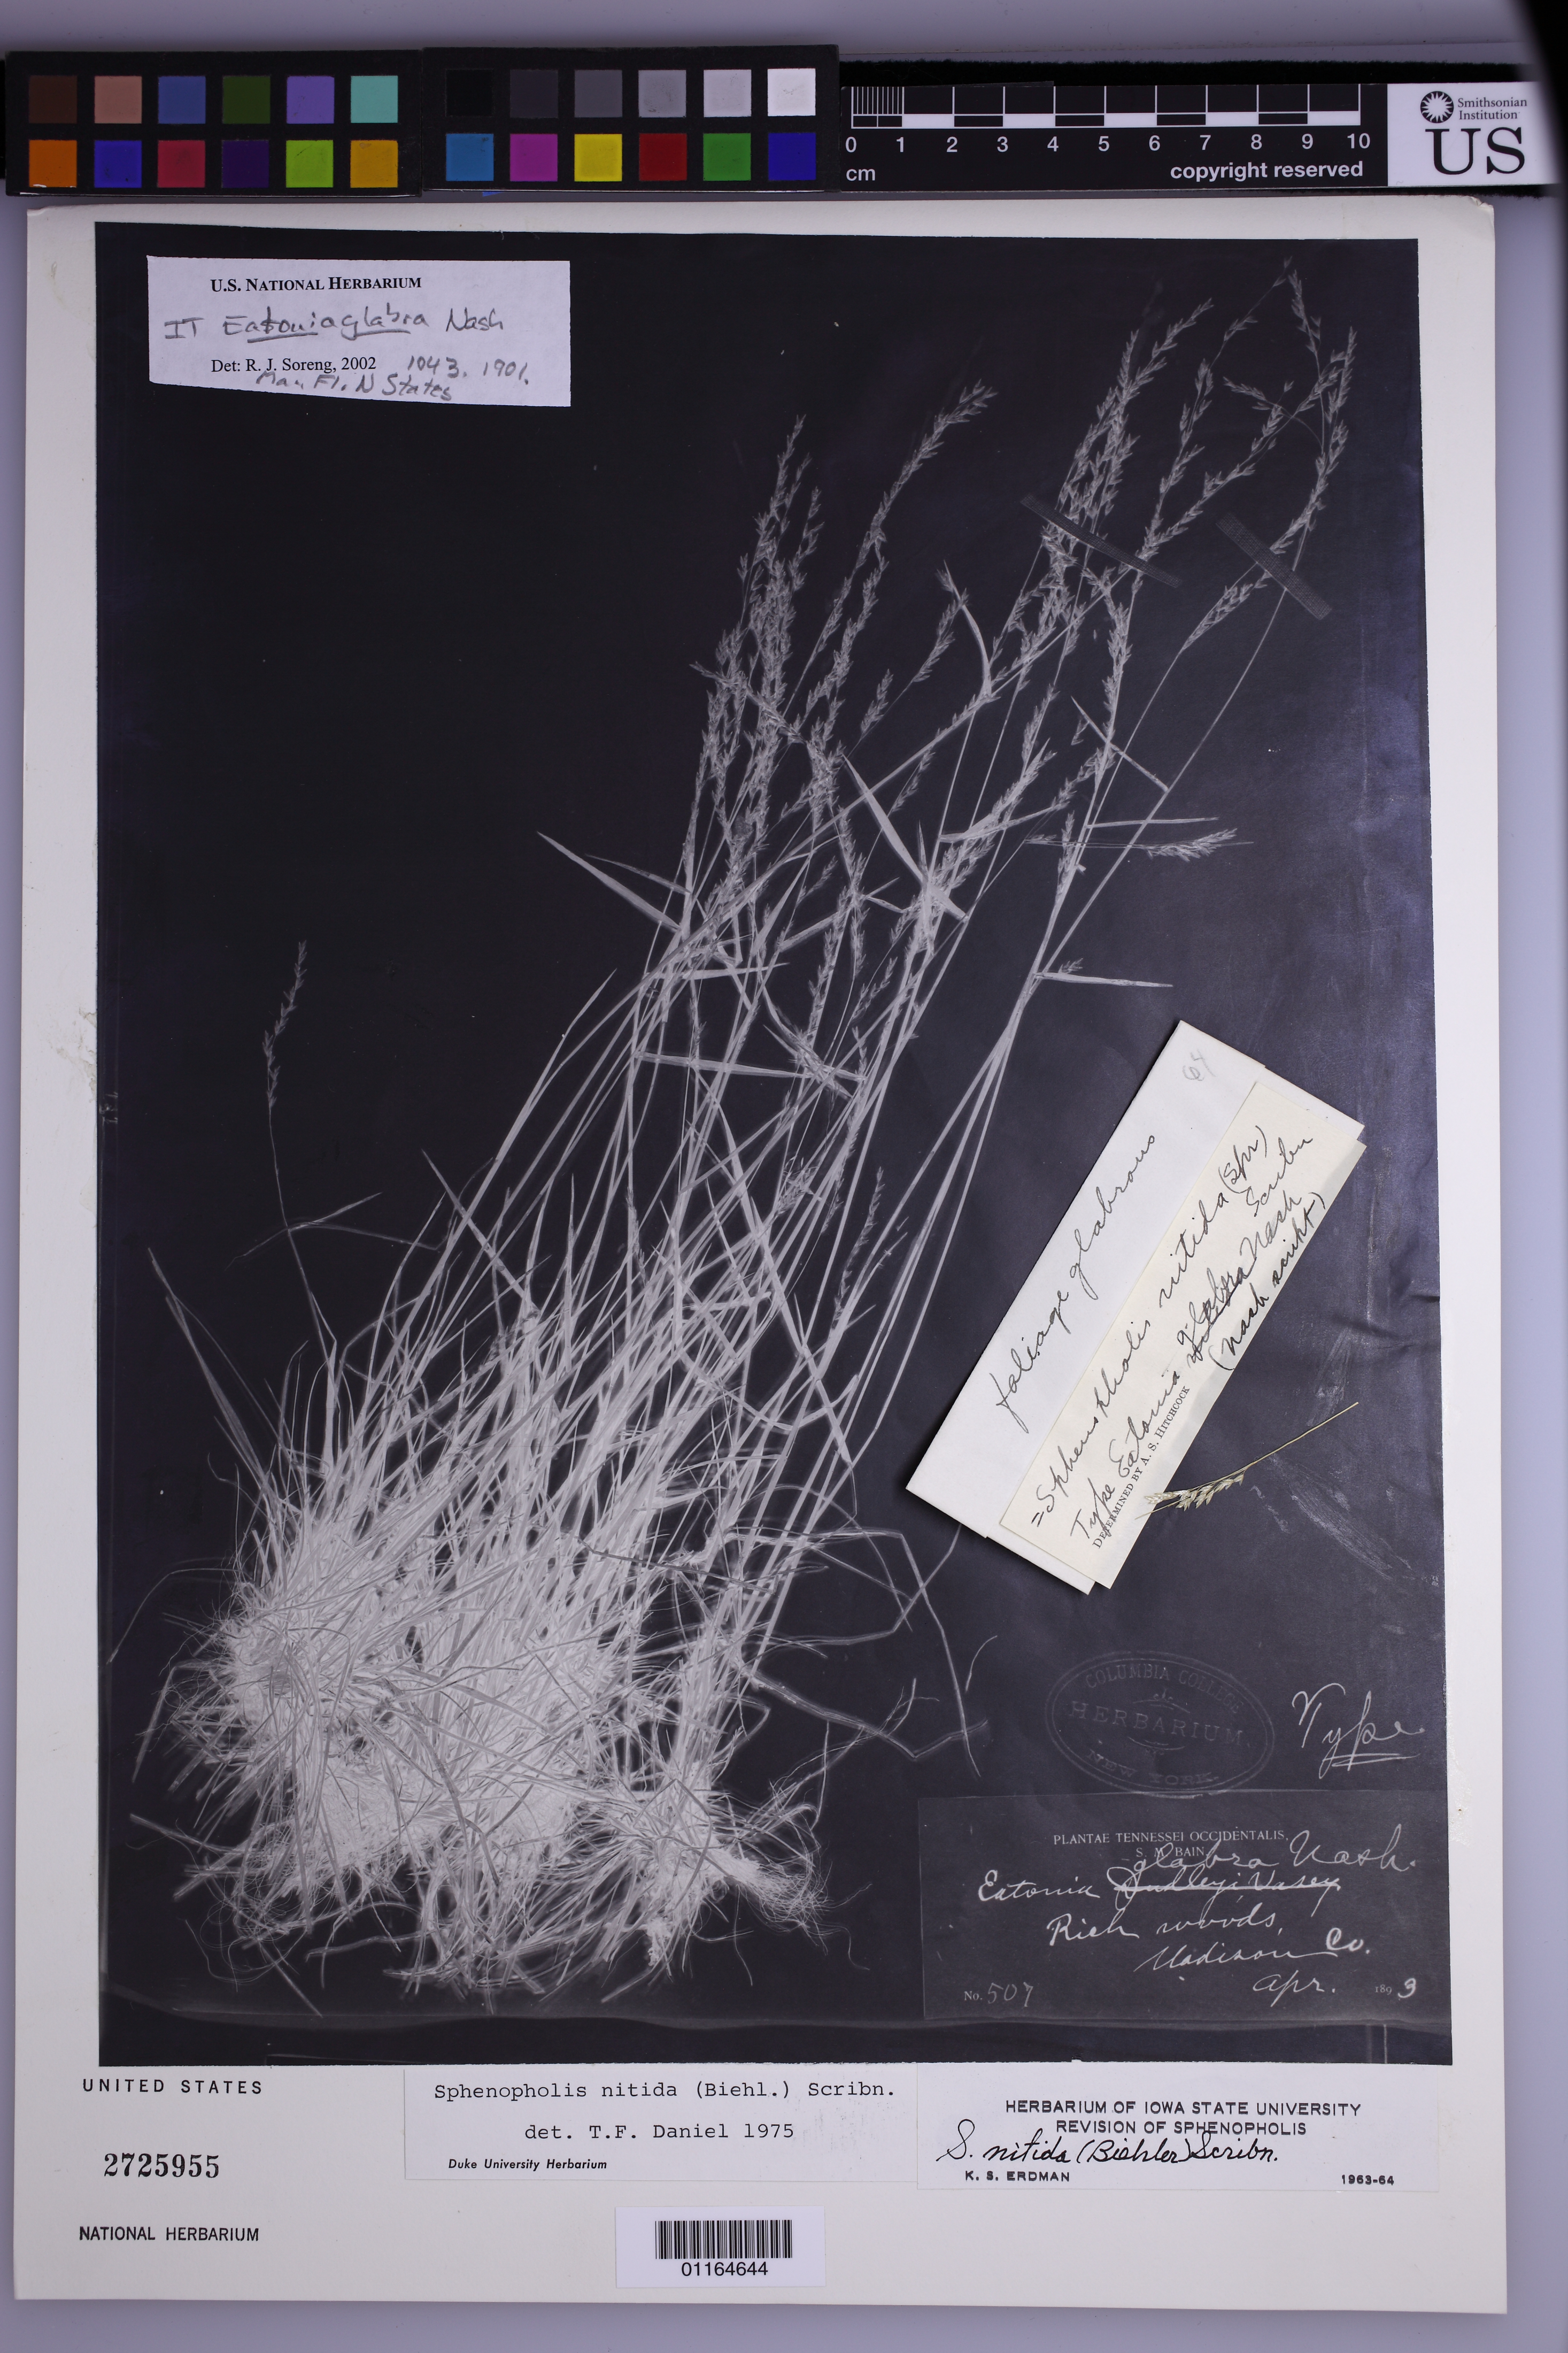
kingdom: Plantae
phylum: Tracheophyta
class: Liliopsida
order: Poales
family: Poaceae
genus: Eatonia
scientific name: Eatonia glabra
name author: Nash in Britton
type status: Isotype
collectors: S. M. Bain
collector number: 507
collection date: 1893-04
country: United States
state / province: Tennessee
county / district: Madison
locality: Madison Co.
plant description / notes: Photocopy (negative) and fragmentary material of type specimen ex herb. NYBG.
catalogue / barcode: US 2725955